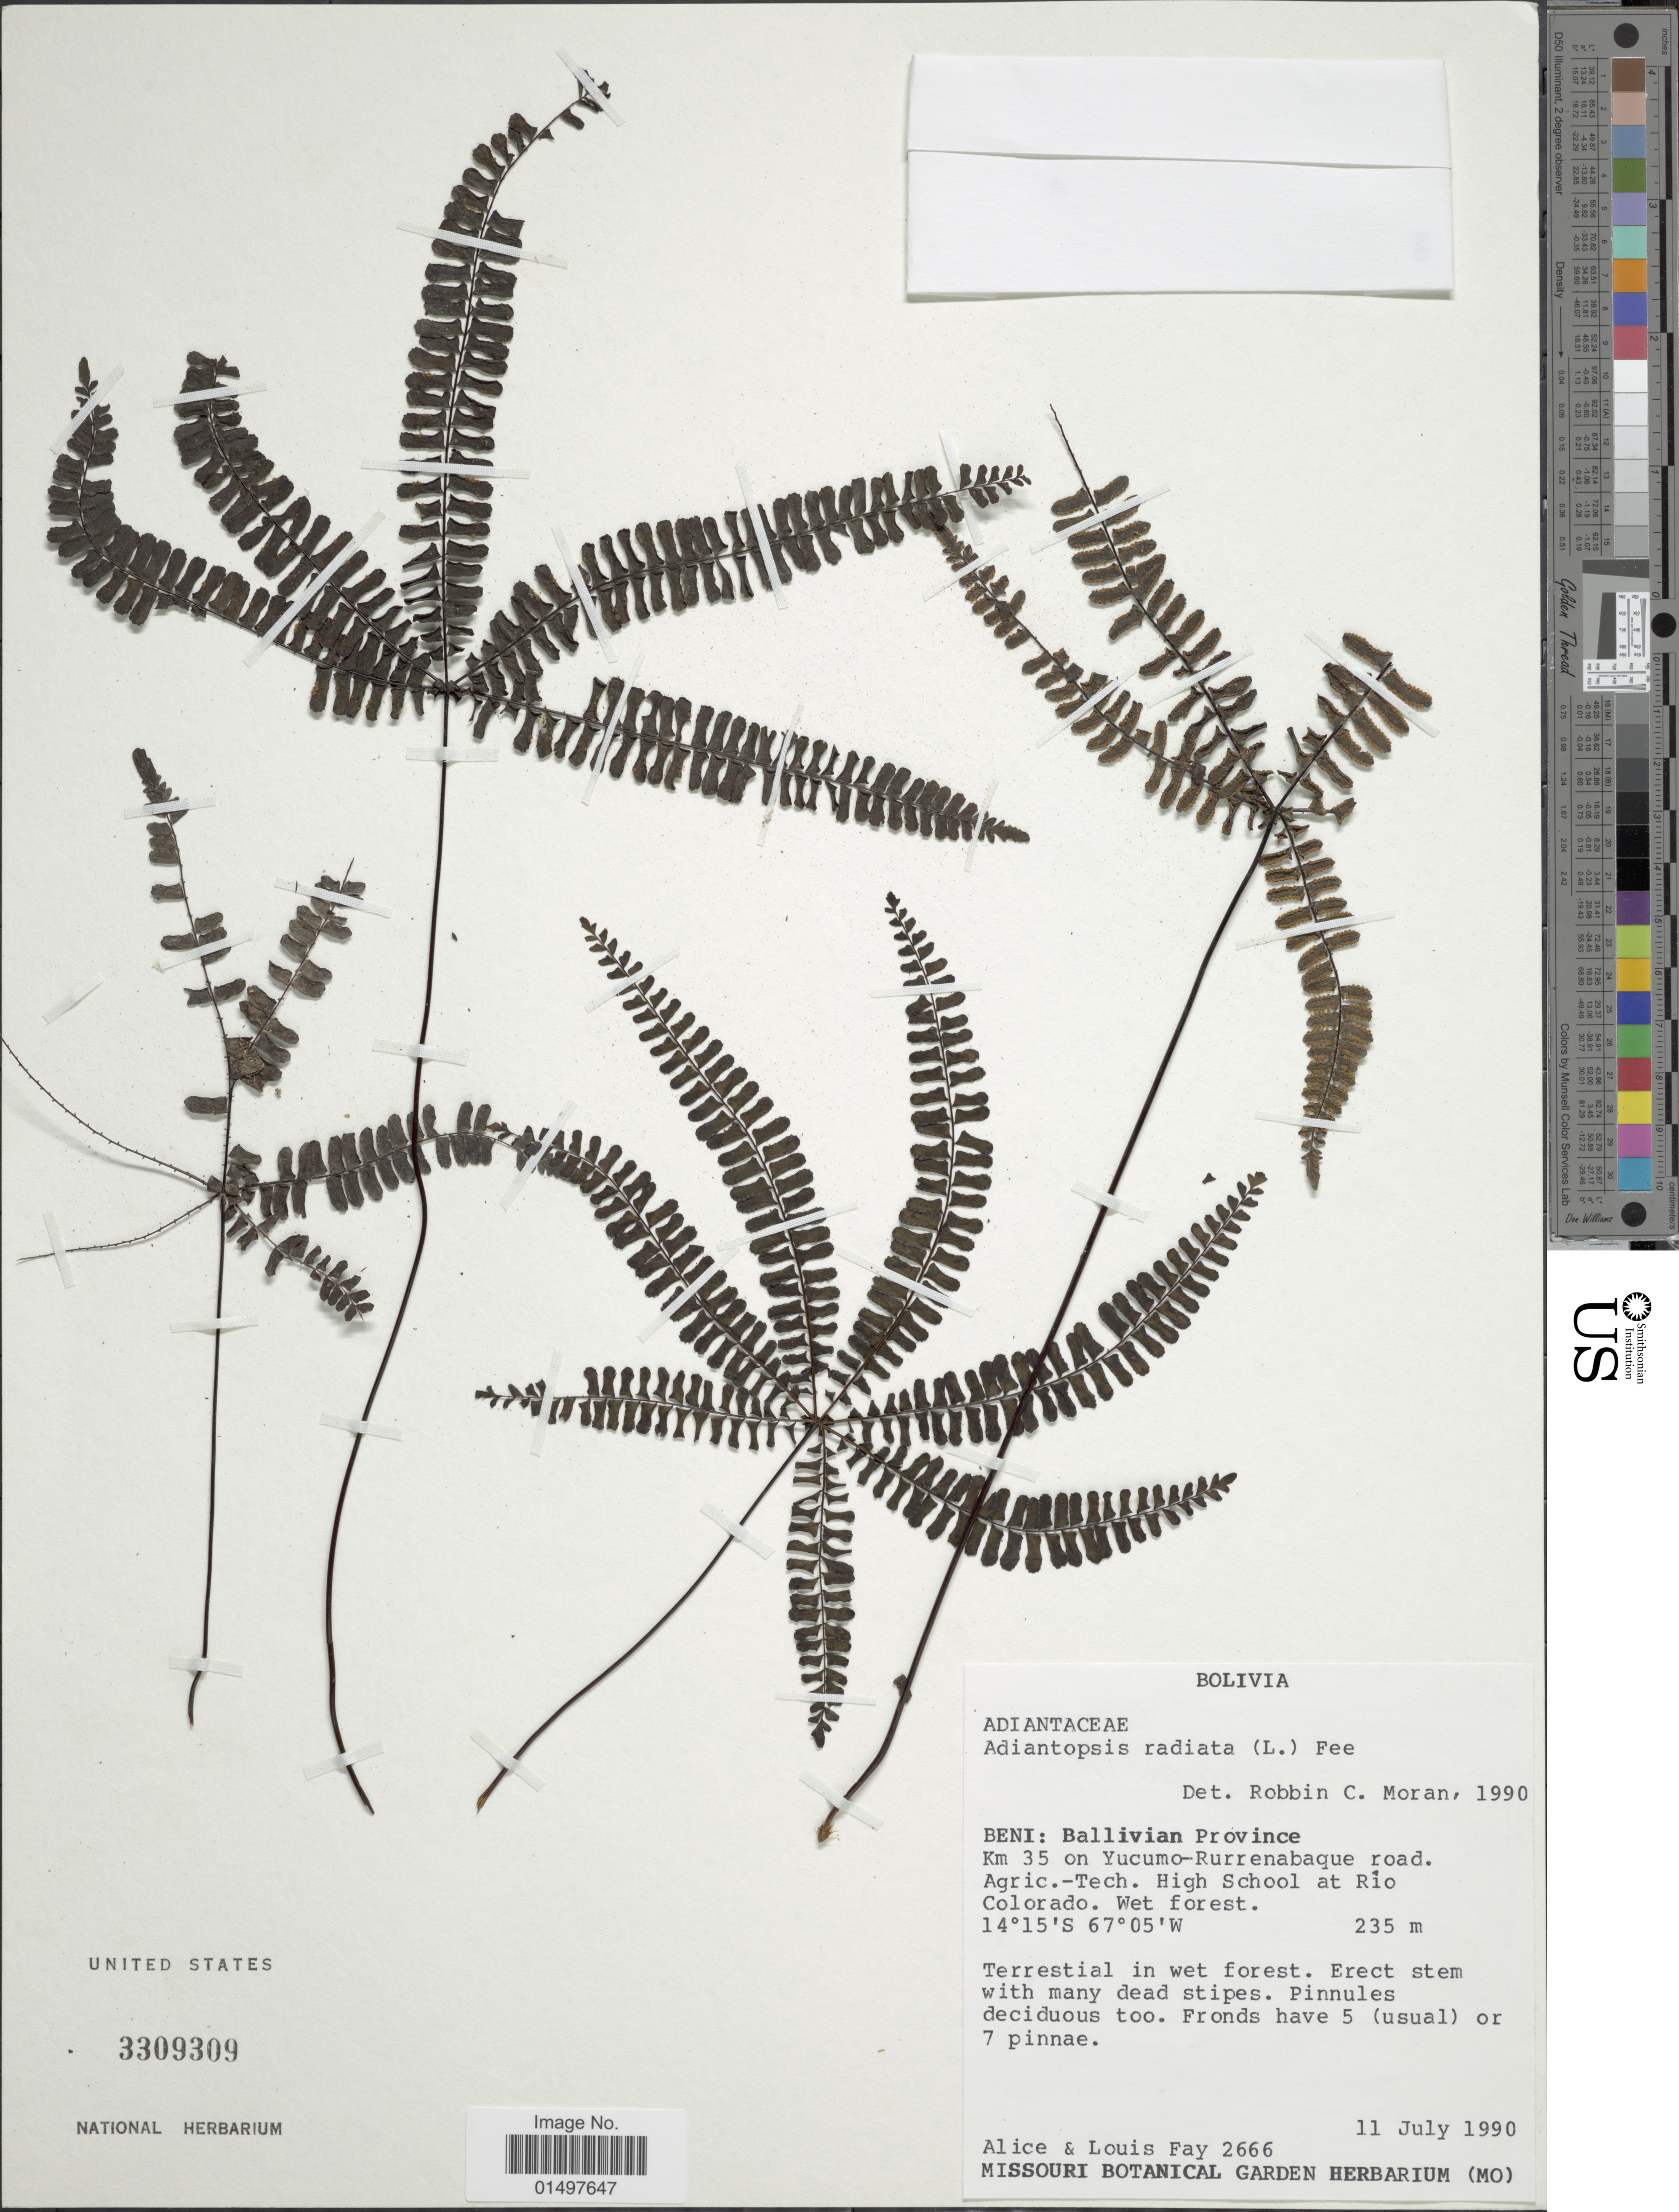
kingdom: Plantae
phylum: Tracheophyta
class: Polypodiopsida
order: Polypodiales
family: Pteridaceae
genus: Adiantopsis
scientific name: Adiantopsis radiata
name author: (L.) Fée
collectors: A. Fay & L. Fay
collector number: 2666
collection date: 1990-07-11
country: Bolivia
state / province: Beni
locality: Ballivian Province. Km 35 on Yucumo-Rurrenabaque road. Agric.-Tech. High School at Rio Colorado.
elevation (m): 235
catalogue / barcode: US 3309309